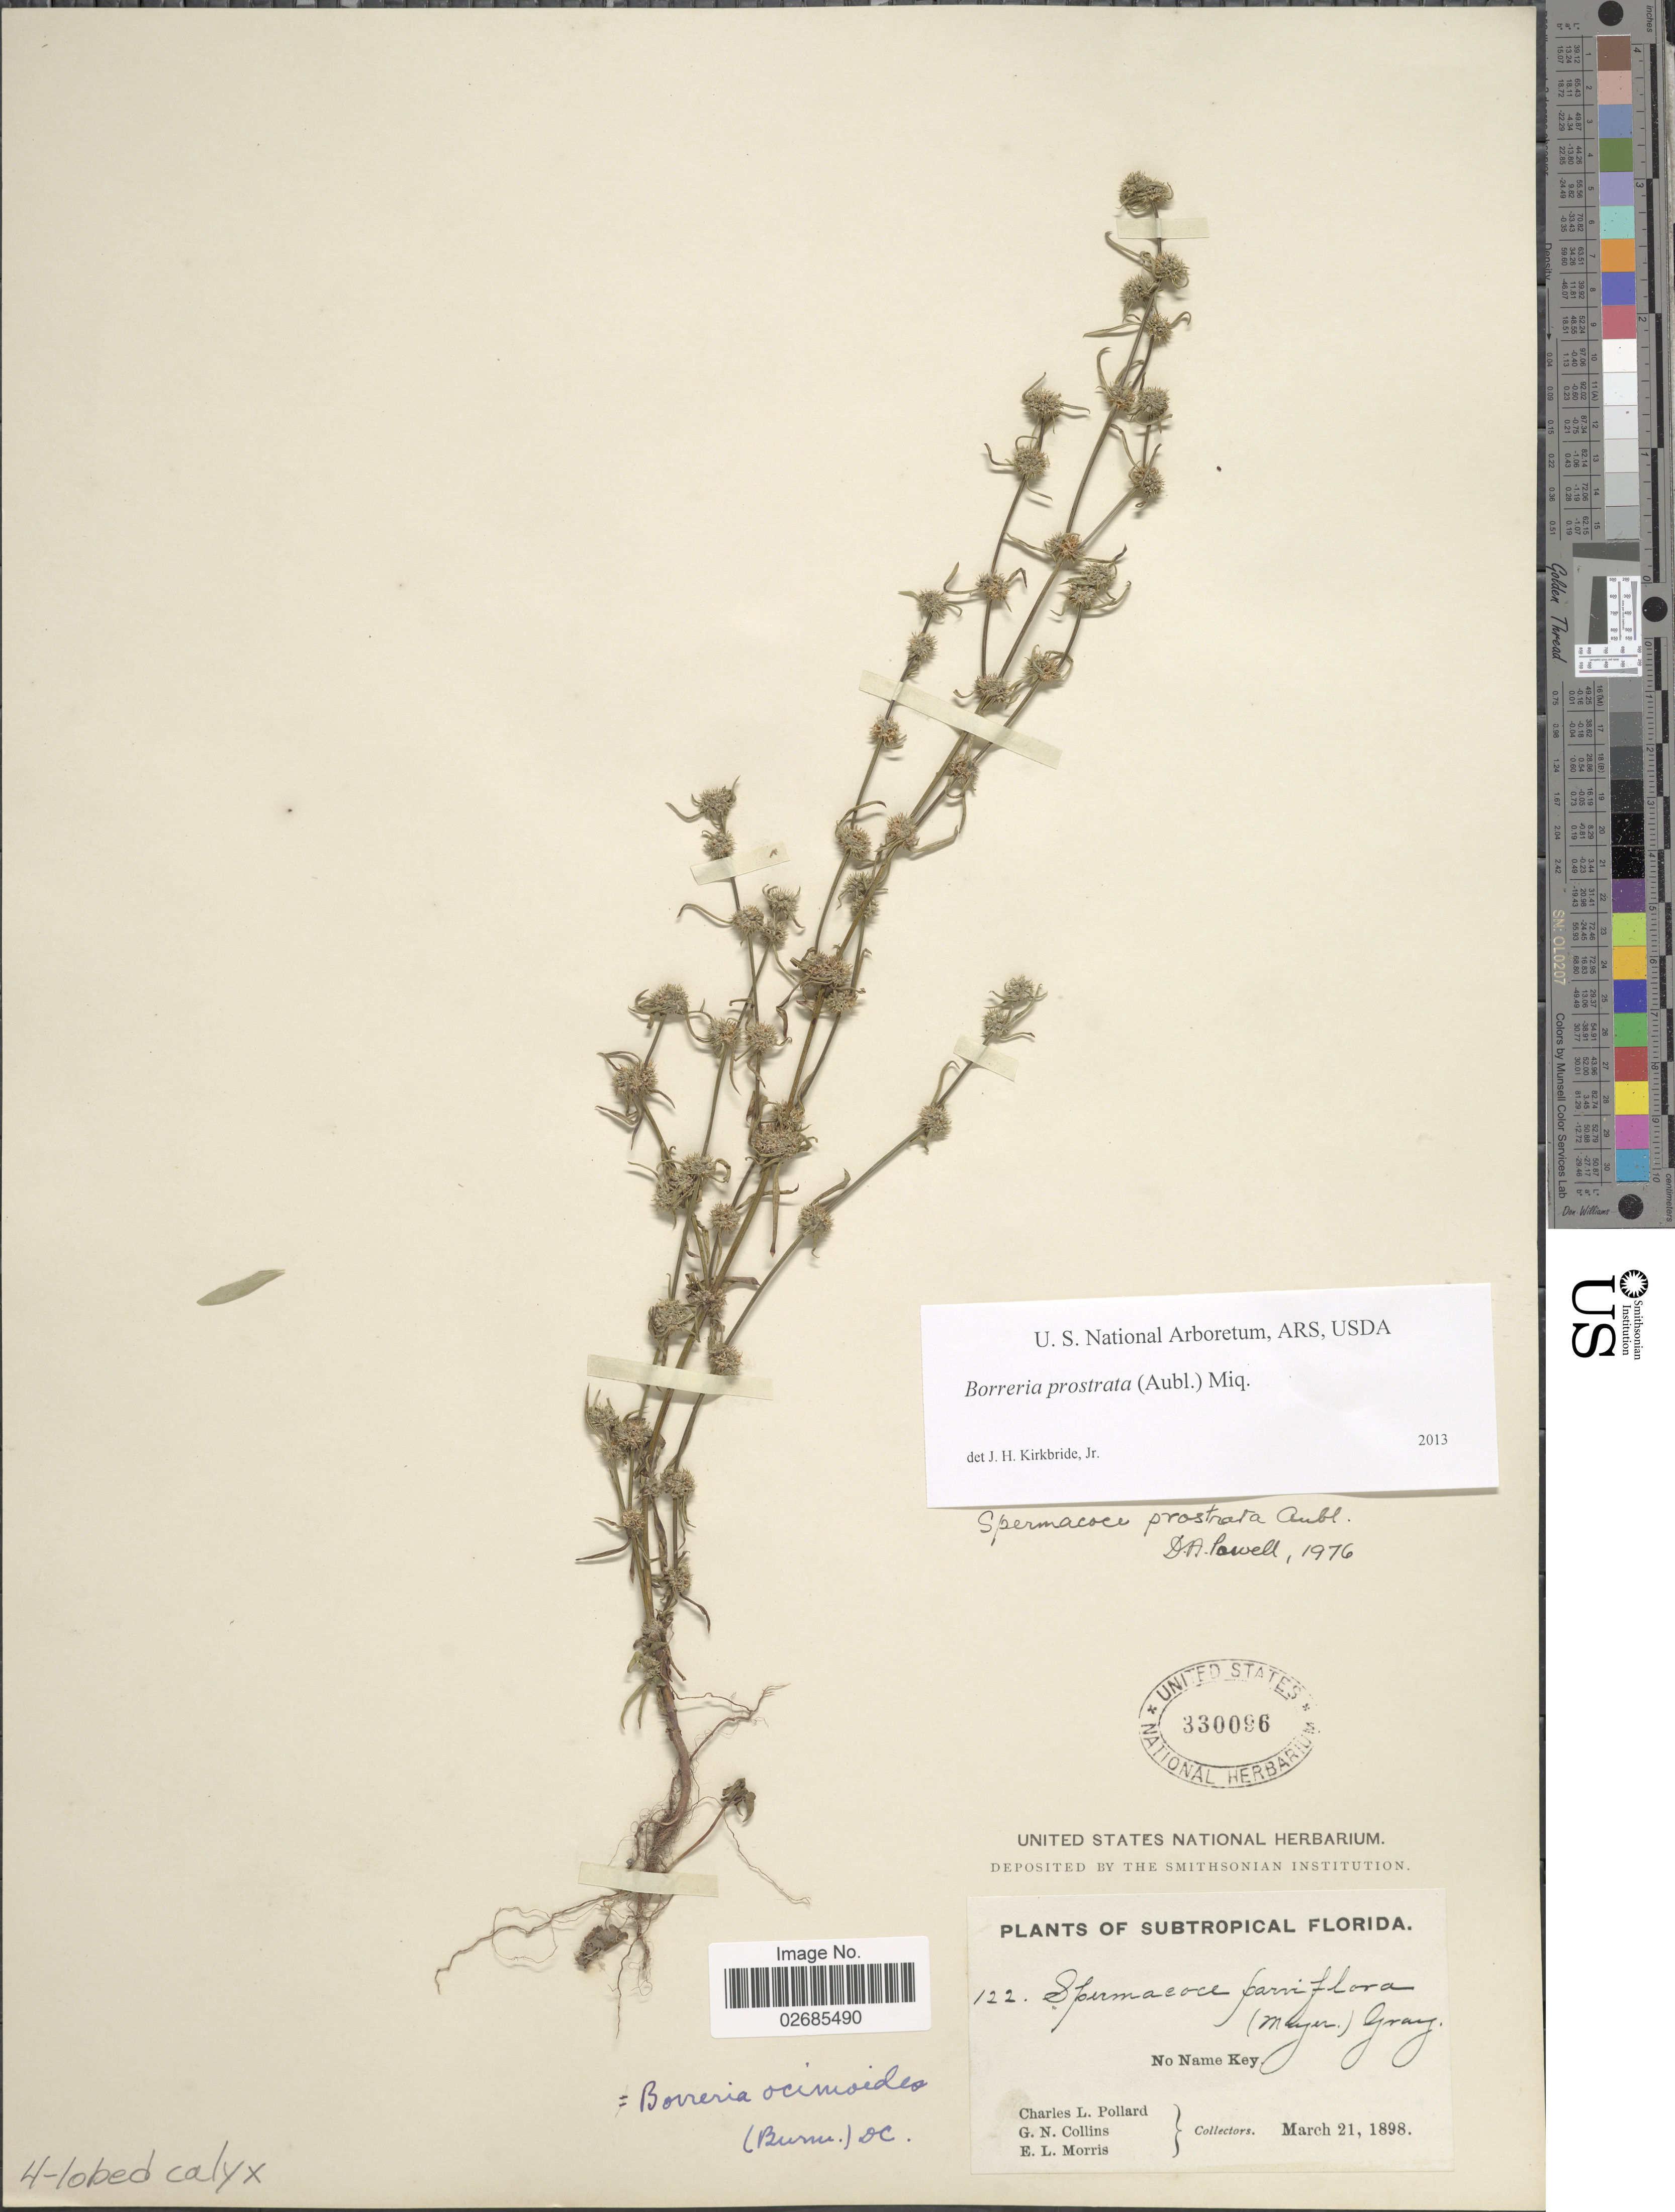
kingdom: Plantae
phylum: Tracheophyta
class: Magnoliopsida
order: Gentianales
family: Rubiaceae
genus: Borreria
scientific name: Borreria prostrata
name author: (Aubl.) Miq.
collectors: C. L. Pollard, G. Collins & E. Morris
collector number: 122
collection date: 1898-03-21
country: United States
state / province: Florida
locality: Subtropical Florida. No Name Key.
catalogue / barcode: US 330096